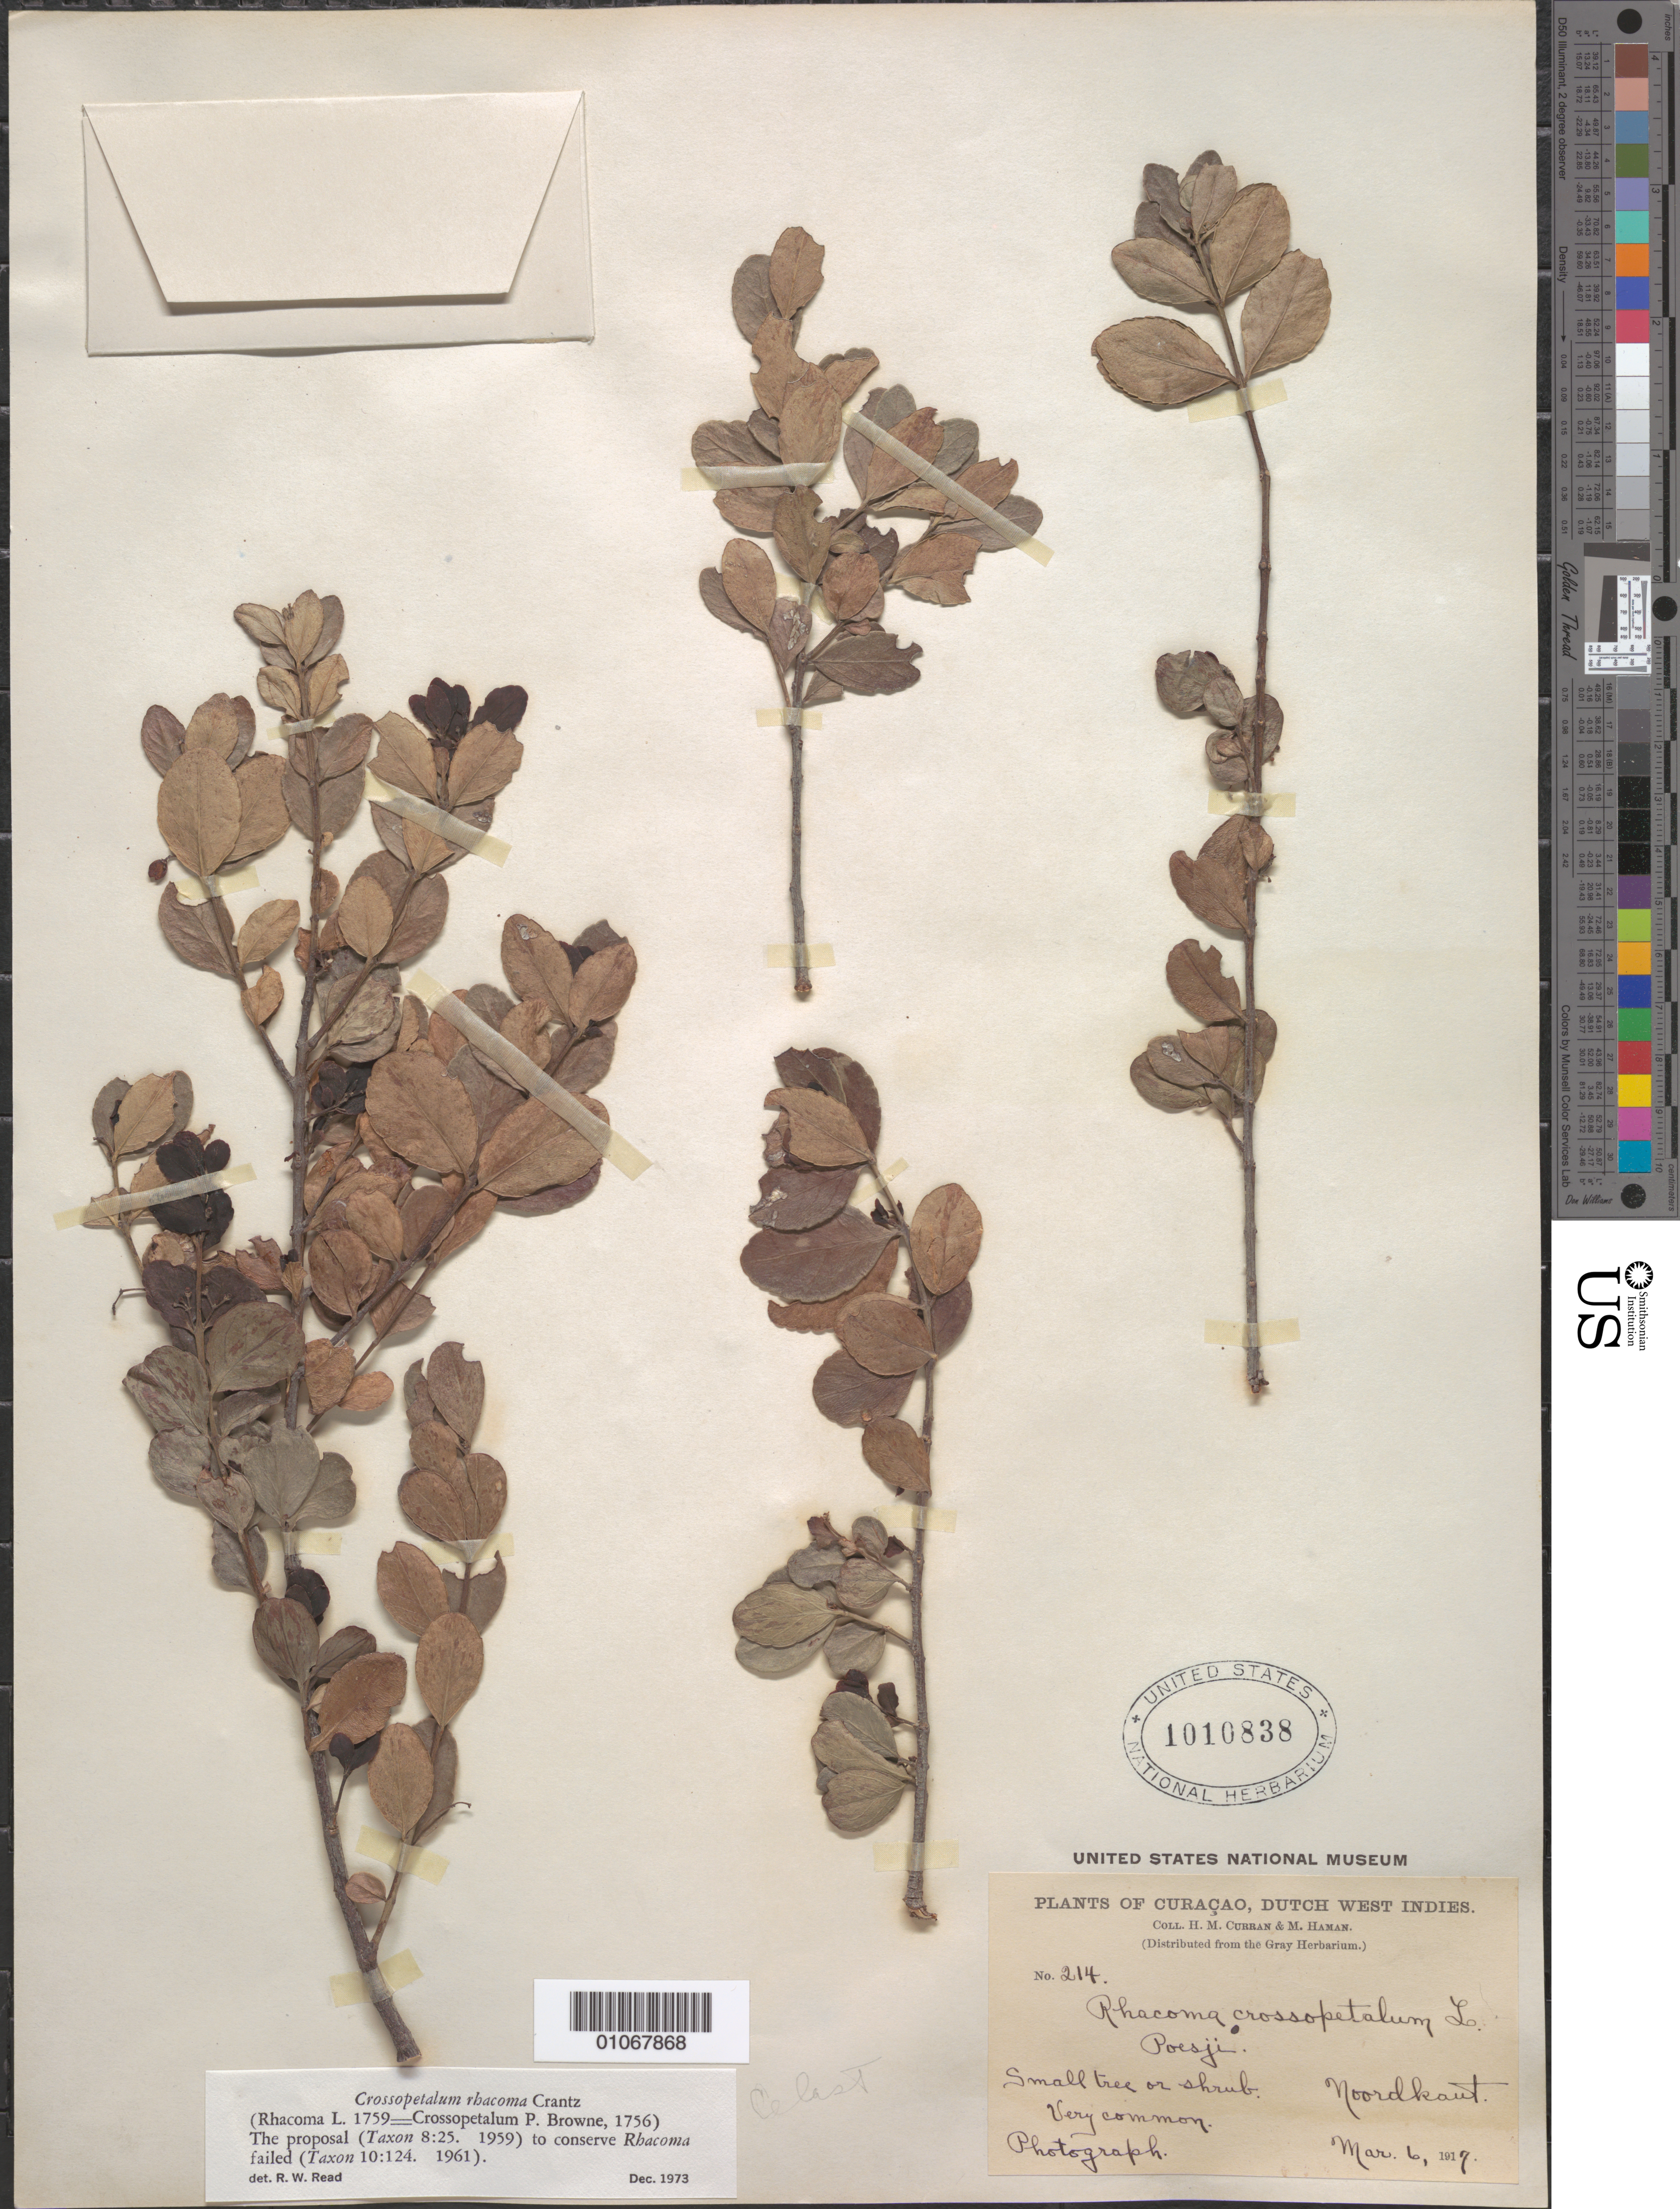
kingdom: Plantae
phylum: Tracheophyta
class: Magnoliopsida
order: Celastrales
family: Celastraceae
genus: Crossopetalum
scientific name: Crossopetalum rhacoma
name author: Crantz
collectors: H. M. Curran & M. Haman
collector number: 214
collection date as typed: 06 Mar 1917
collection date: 1917-03-06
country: Curaçao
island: Curaçao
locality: Noordkaut.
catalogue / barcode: US 1010838